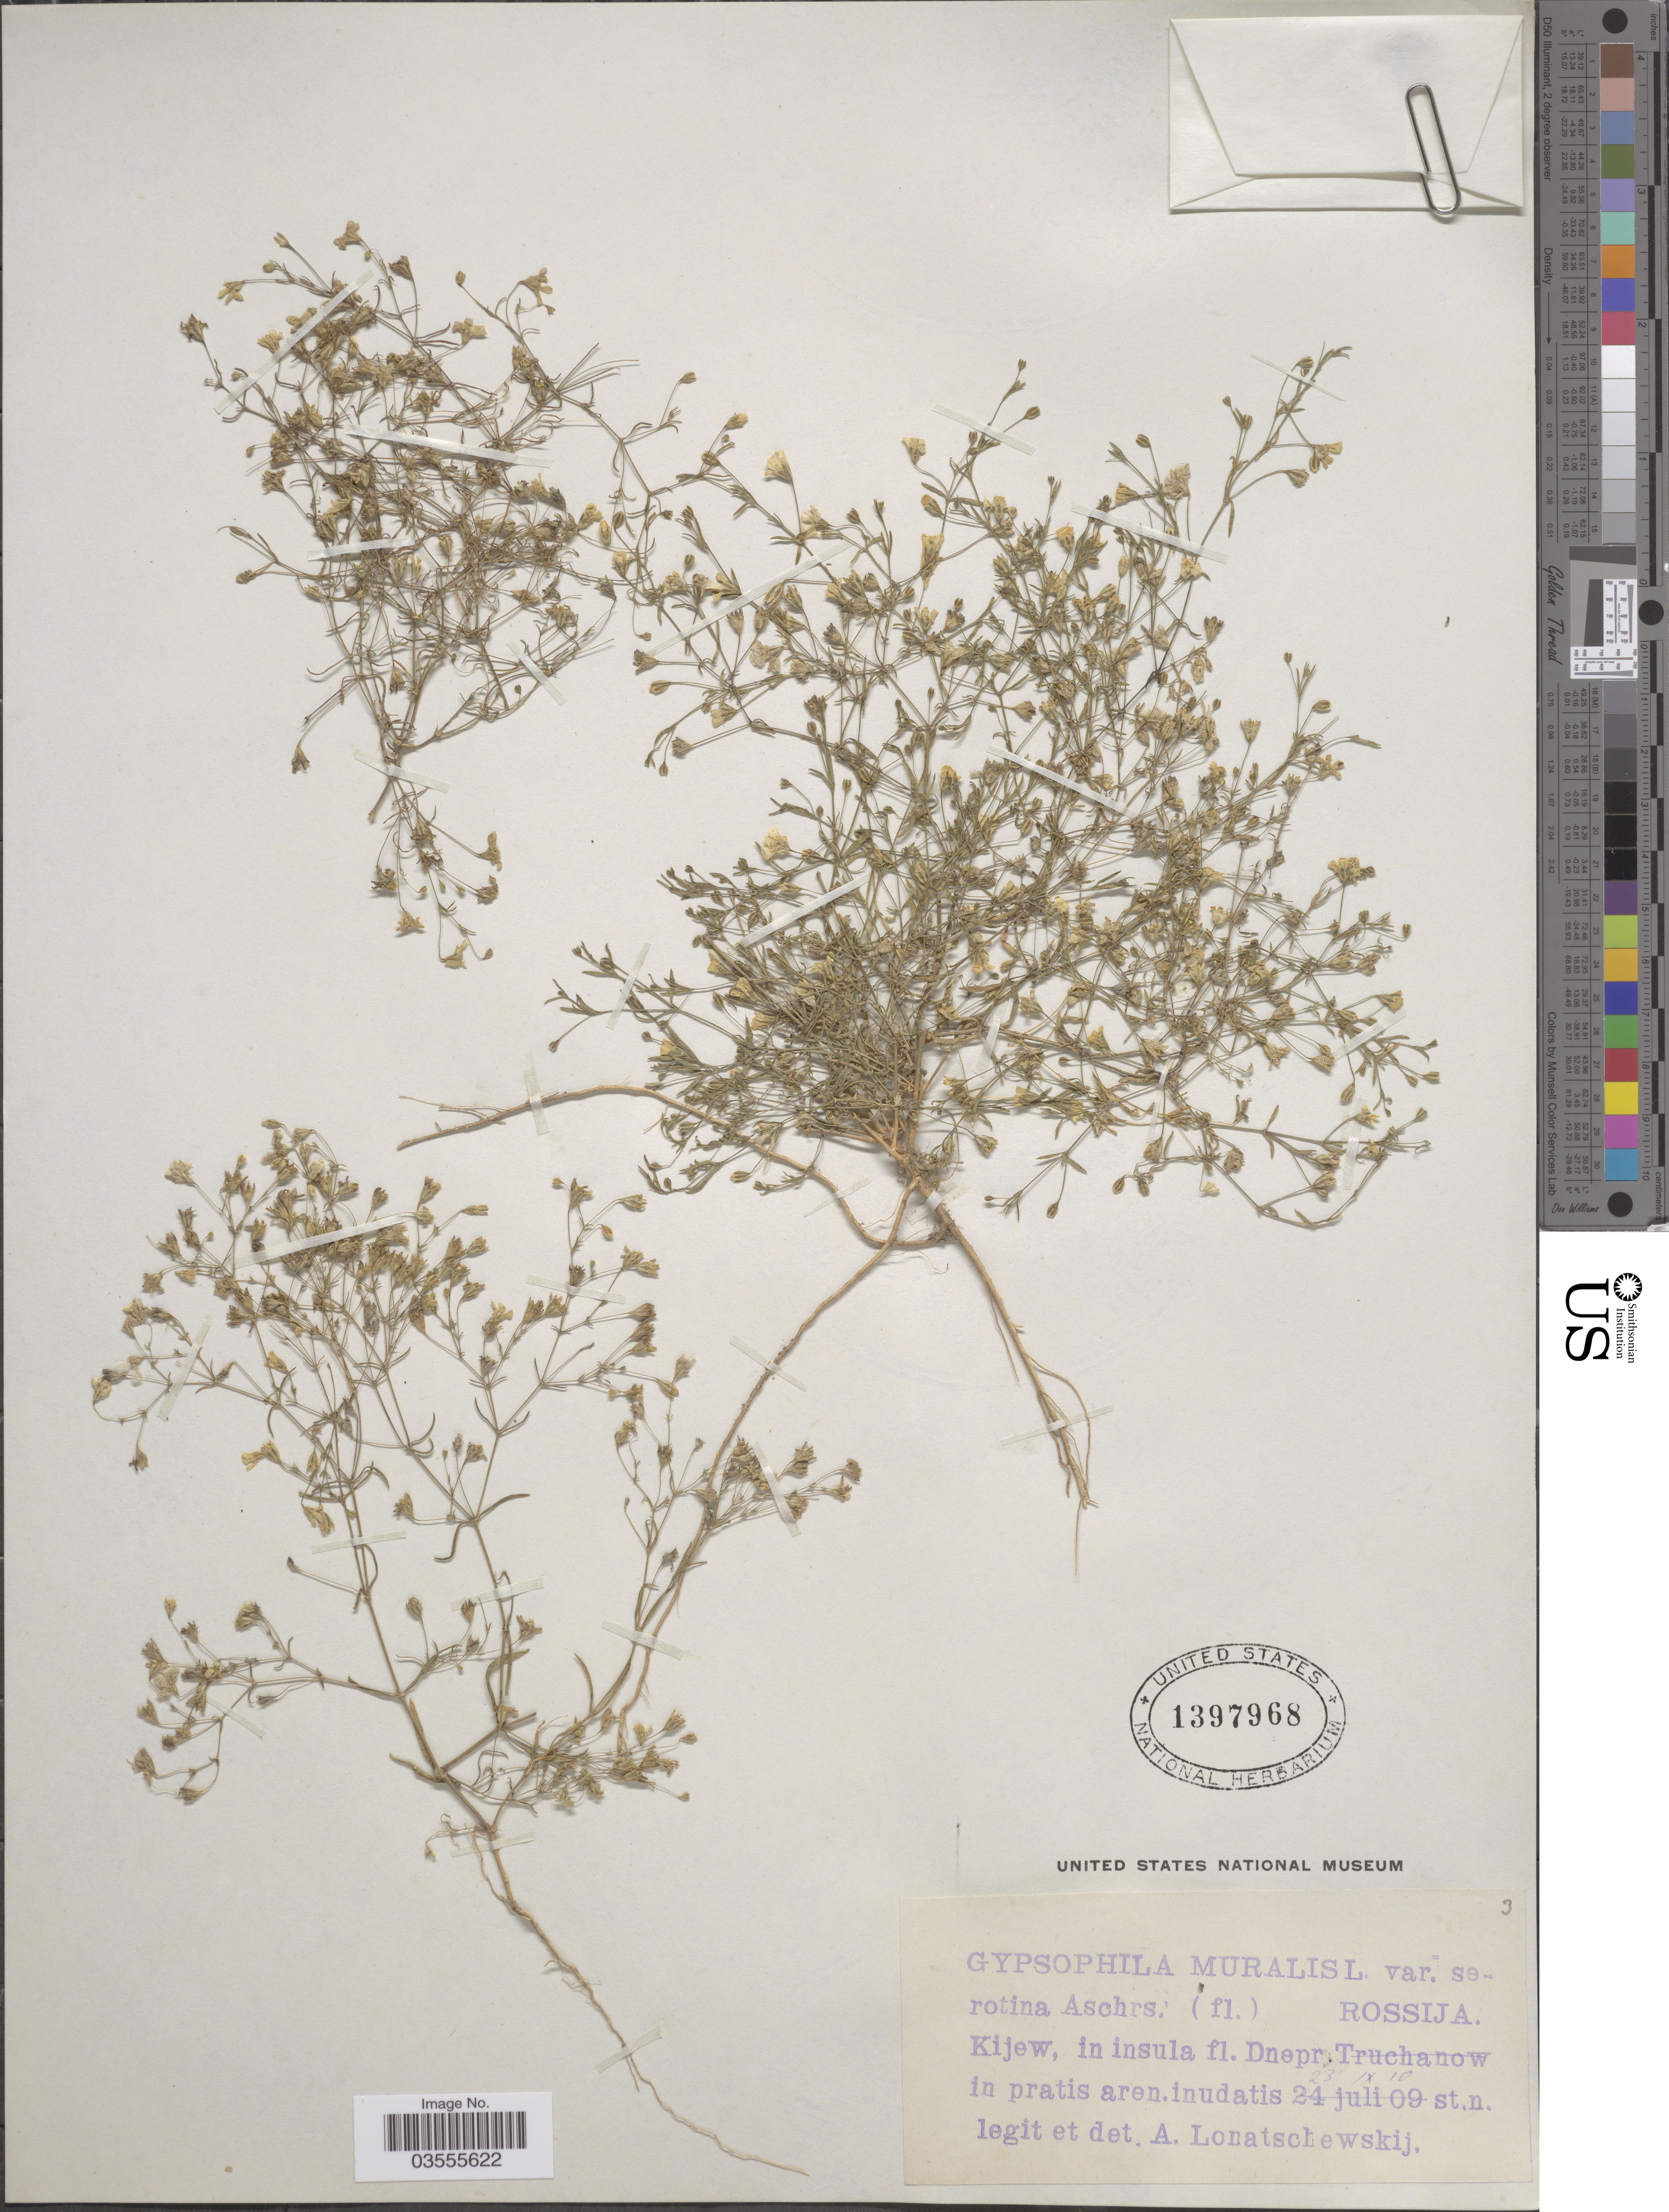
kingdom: Plantae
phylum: Tracheophyta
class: Magnoliopsida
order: Caryophyllales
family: Caryophyllaceae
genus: Psammophiliella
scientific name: Psammophiliella muralis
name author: (L.) Ikonn.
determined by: U.S. National Herbarium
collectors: A. Lonatschewskij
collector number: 3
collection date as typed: Transcribed d/m/y: 23/9/10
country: Ukraine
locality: Rossija. Kijew, in insula fl. Dnepr.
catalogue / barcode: US 1397968